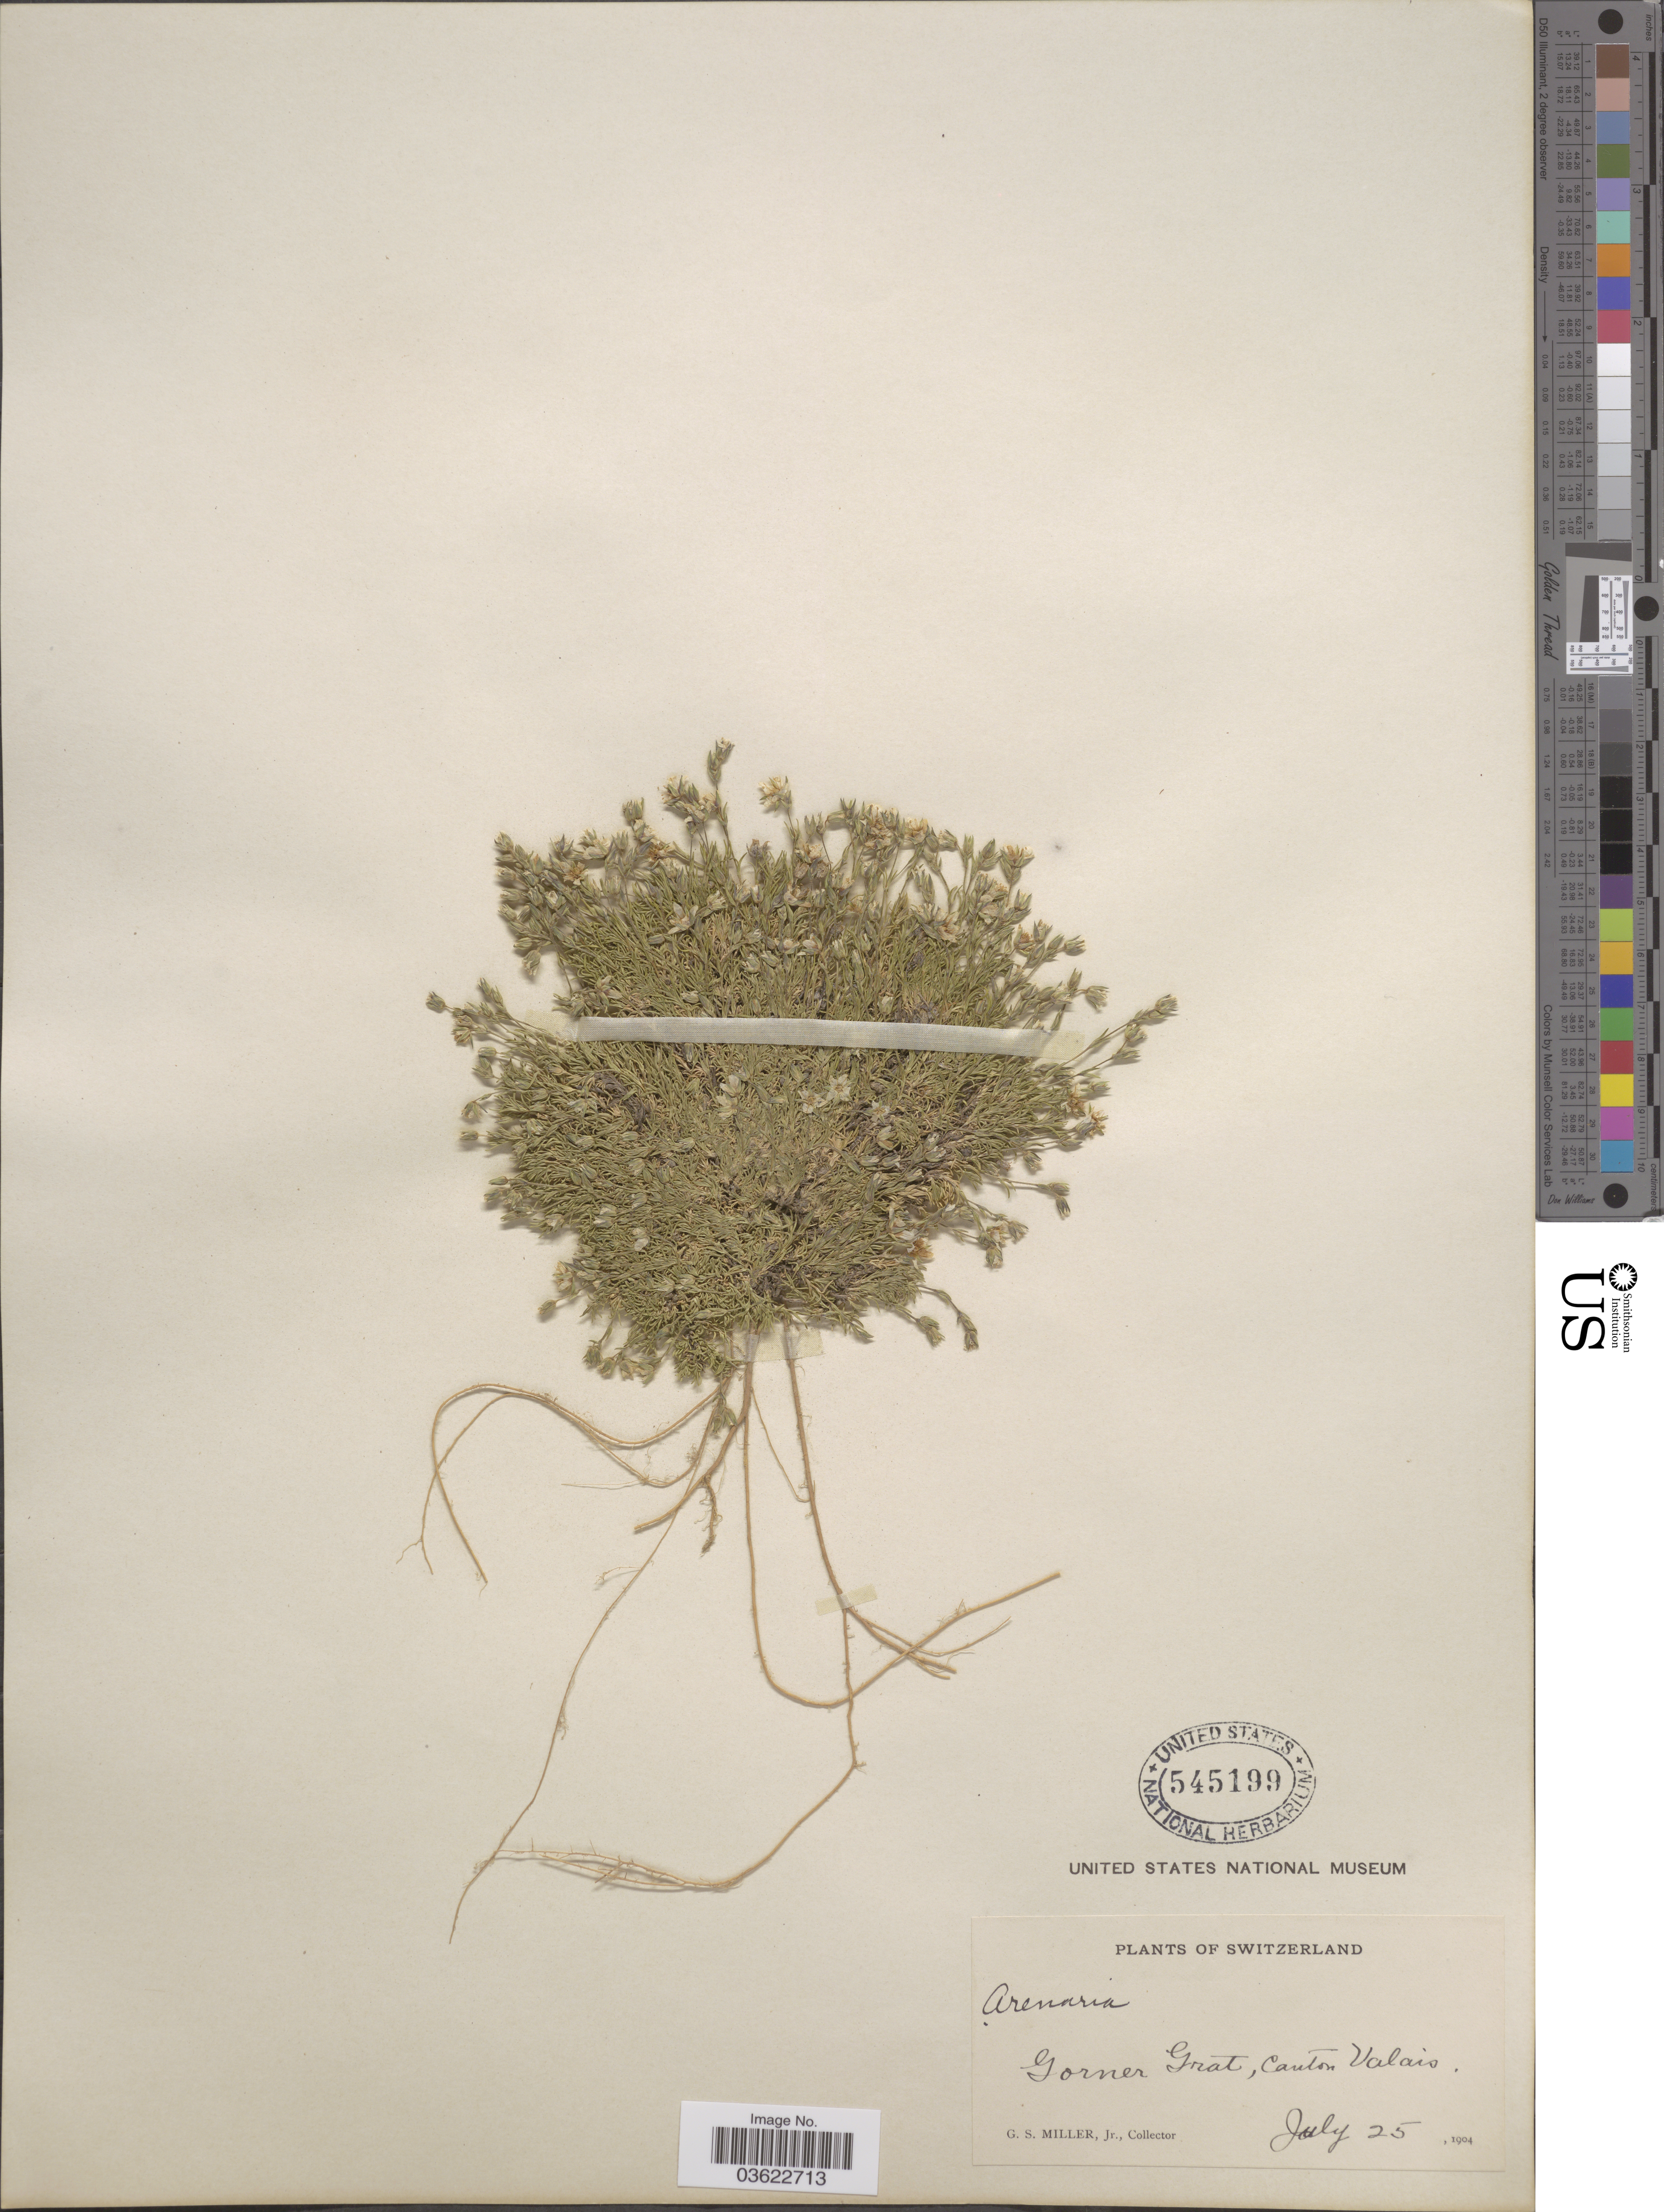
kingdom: Plantae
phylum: Tracheophyta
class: Magnoliopsida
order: Caryophyllales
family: Caryophyllaceae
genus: Arenaria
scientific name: Arenaria sp.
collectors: G. S. Miller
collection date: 1904-07-25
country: Switzerland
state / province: Valais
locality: Gorner Grat, Canton Valais.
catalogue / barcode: US 454199